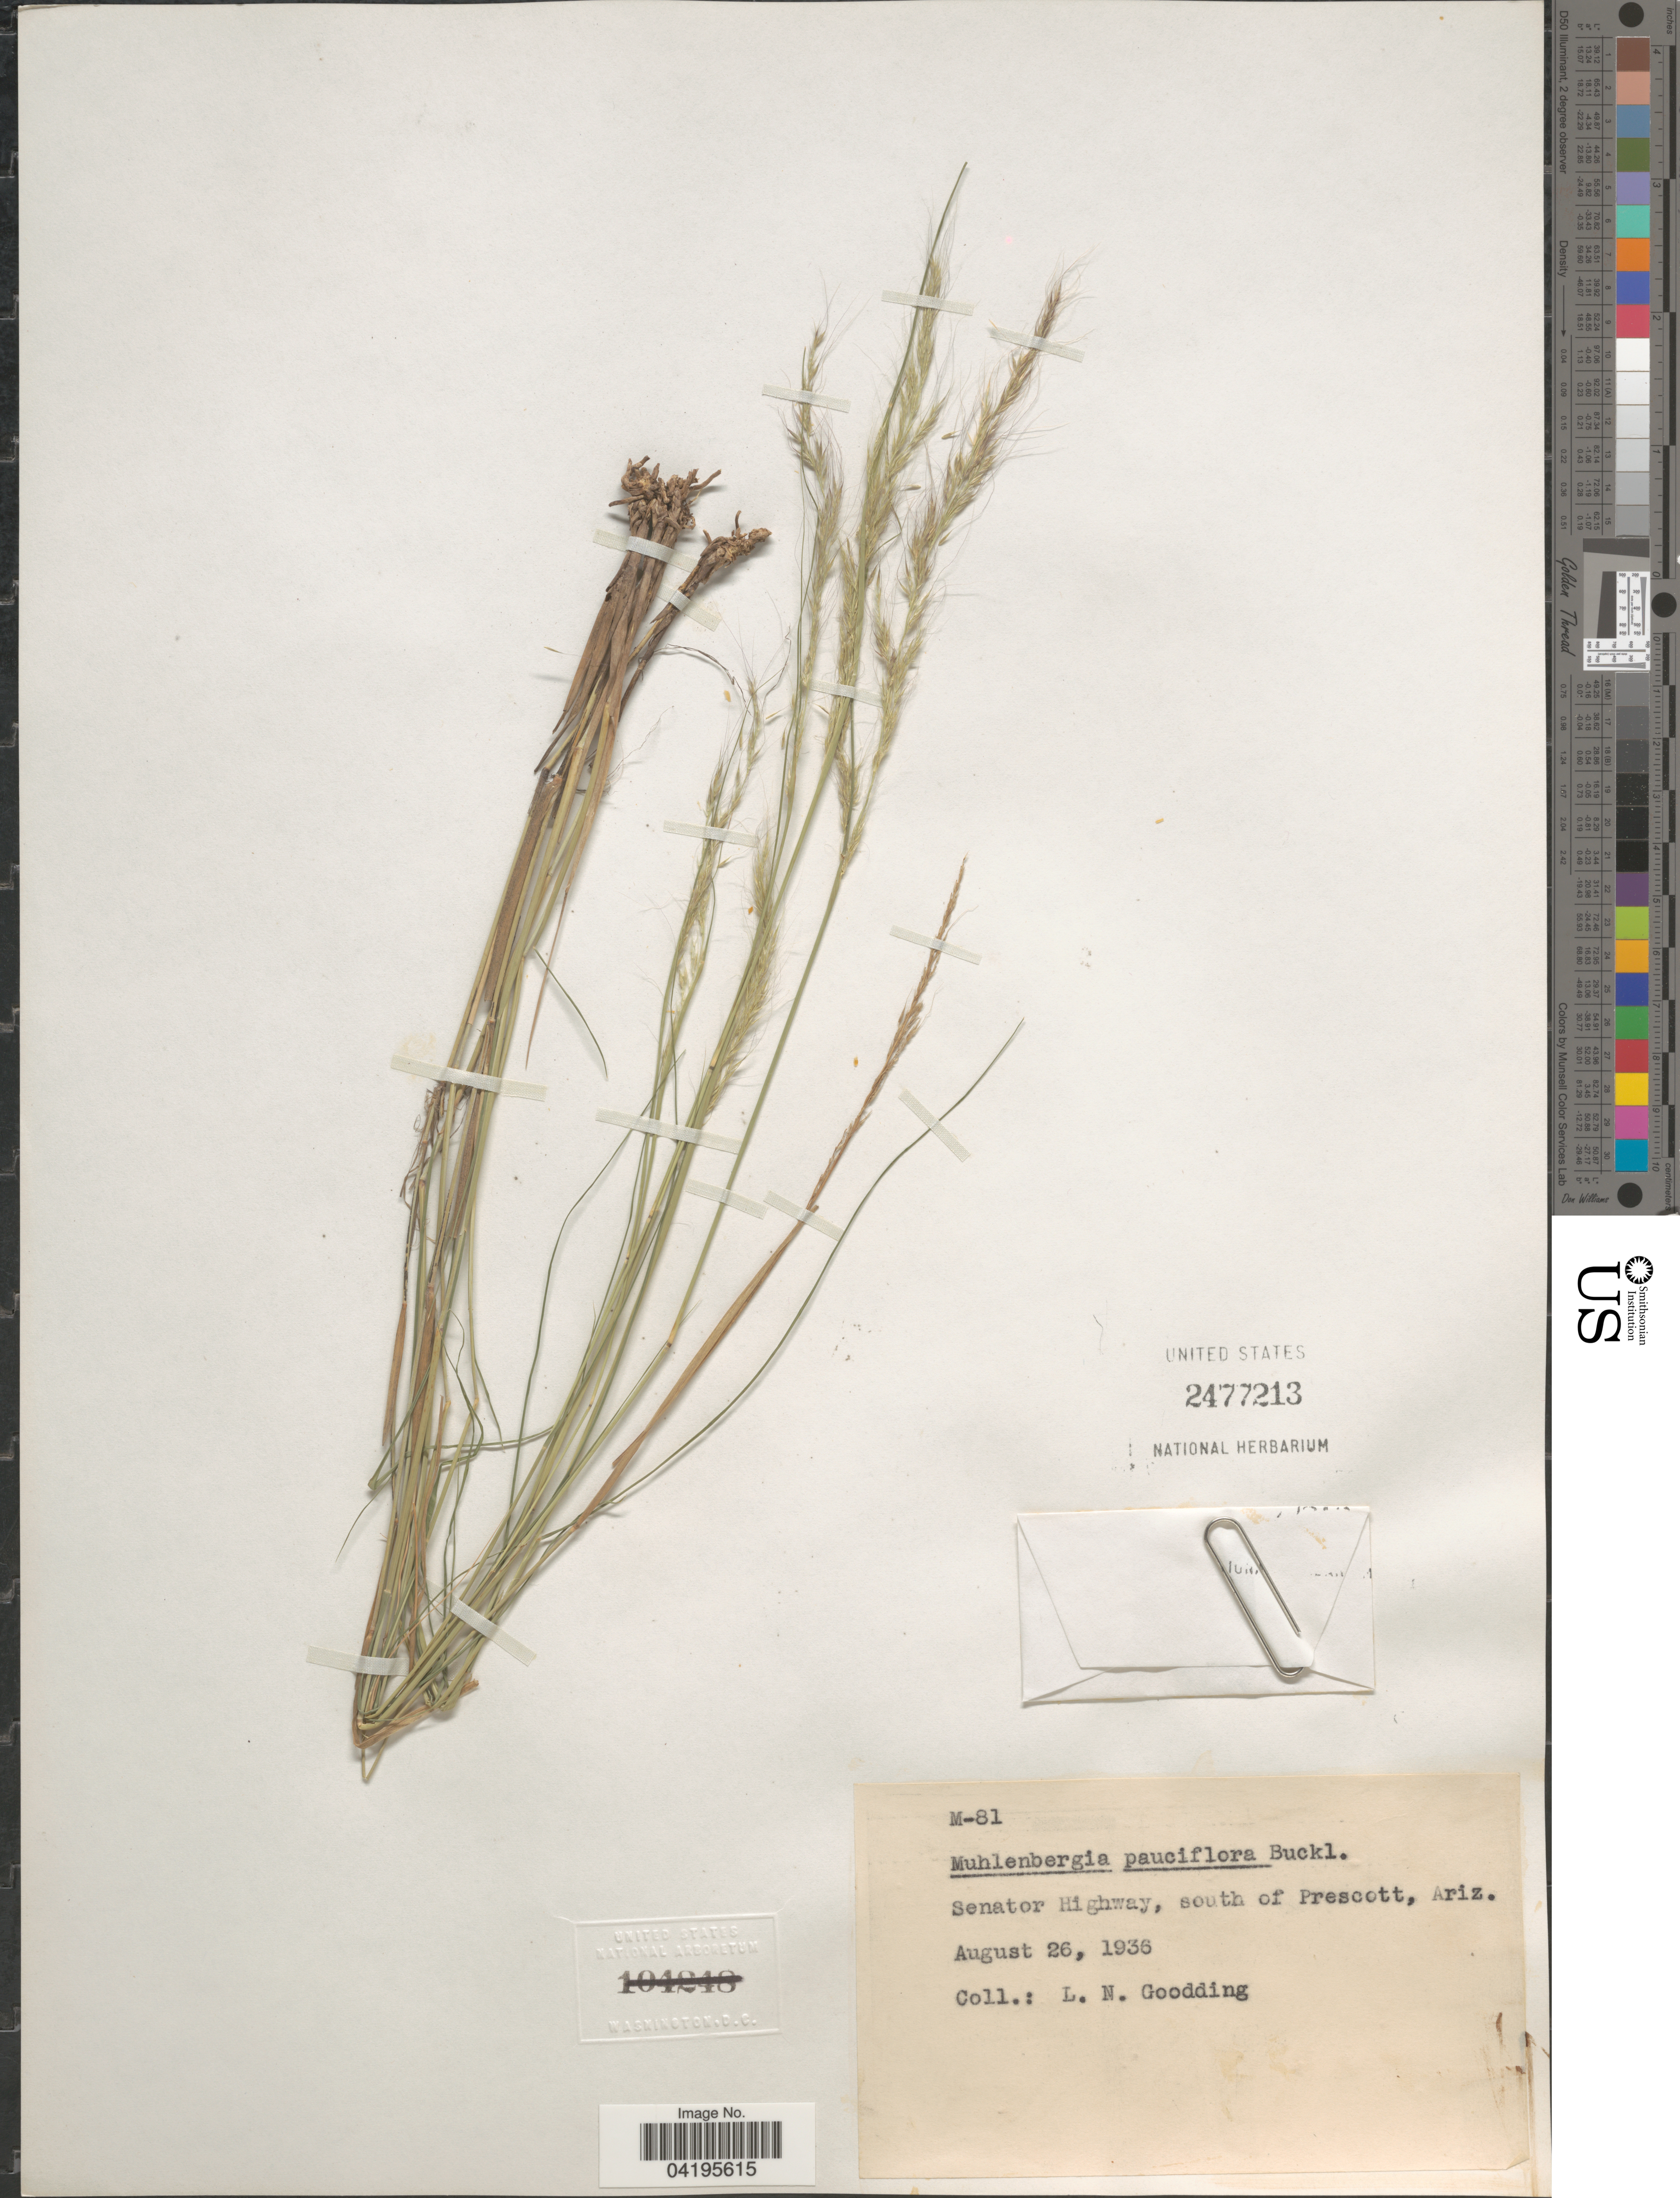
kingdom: Plantae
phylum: Tracheophyta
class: Liliopsida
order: Poales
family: Poaceae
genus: Muhlenbergia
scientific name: Muhlenbergia pauciflora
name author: Buckley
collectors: L. N. Goodding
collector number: M-81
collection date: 1936-08-26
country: United States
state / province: Arizona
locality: Senator Highway, south of Prescott.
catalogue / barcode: US 2477213